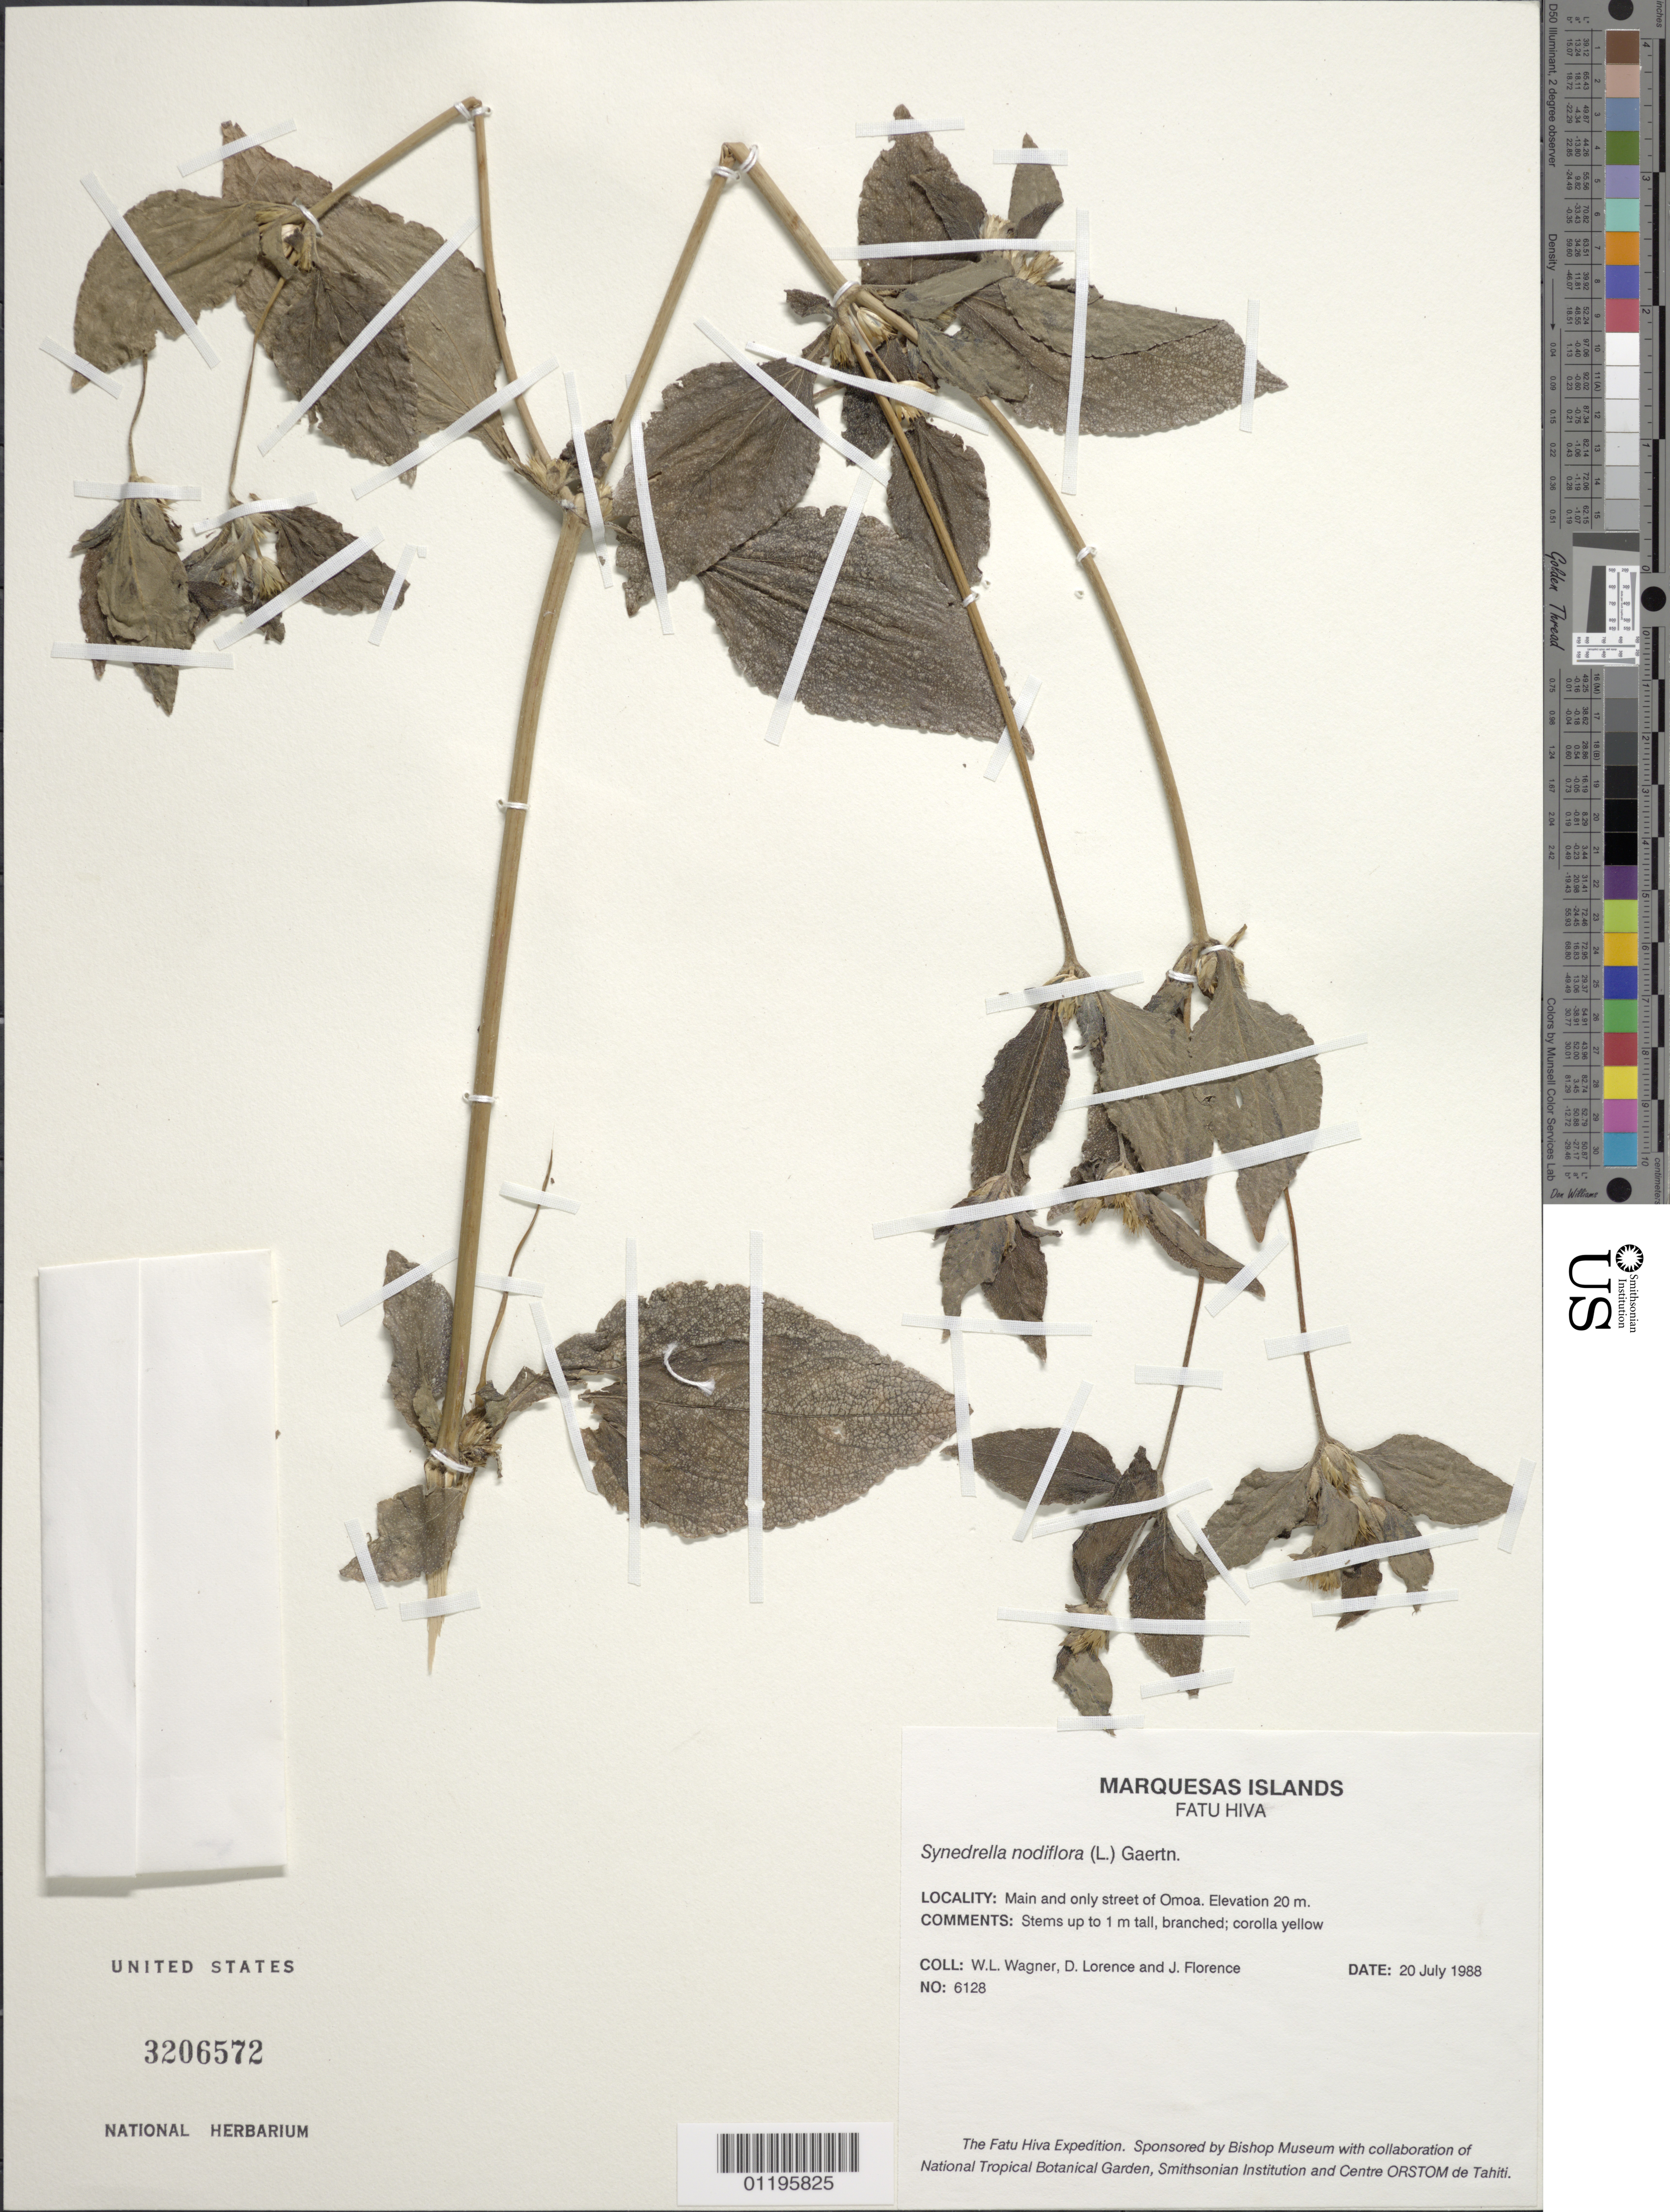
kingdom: Plantae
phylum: Tracheophyta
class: Magnoliopsida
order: Asterales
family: Asteraceae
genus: Synedrella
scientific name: Synedrella nodiflora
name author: (L.) Gaertn.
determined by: Florence, J.; Wagner, W. L.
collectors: W. L. Wagner, D. Lorence & J. Florence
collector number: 6128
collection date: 1988-07-20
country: French Polynesia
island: Fatu Hiva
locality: Main and only street of 'Omo'a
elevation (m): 20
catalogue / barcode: US 3206572